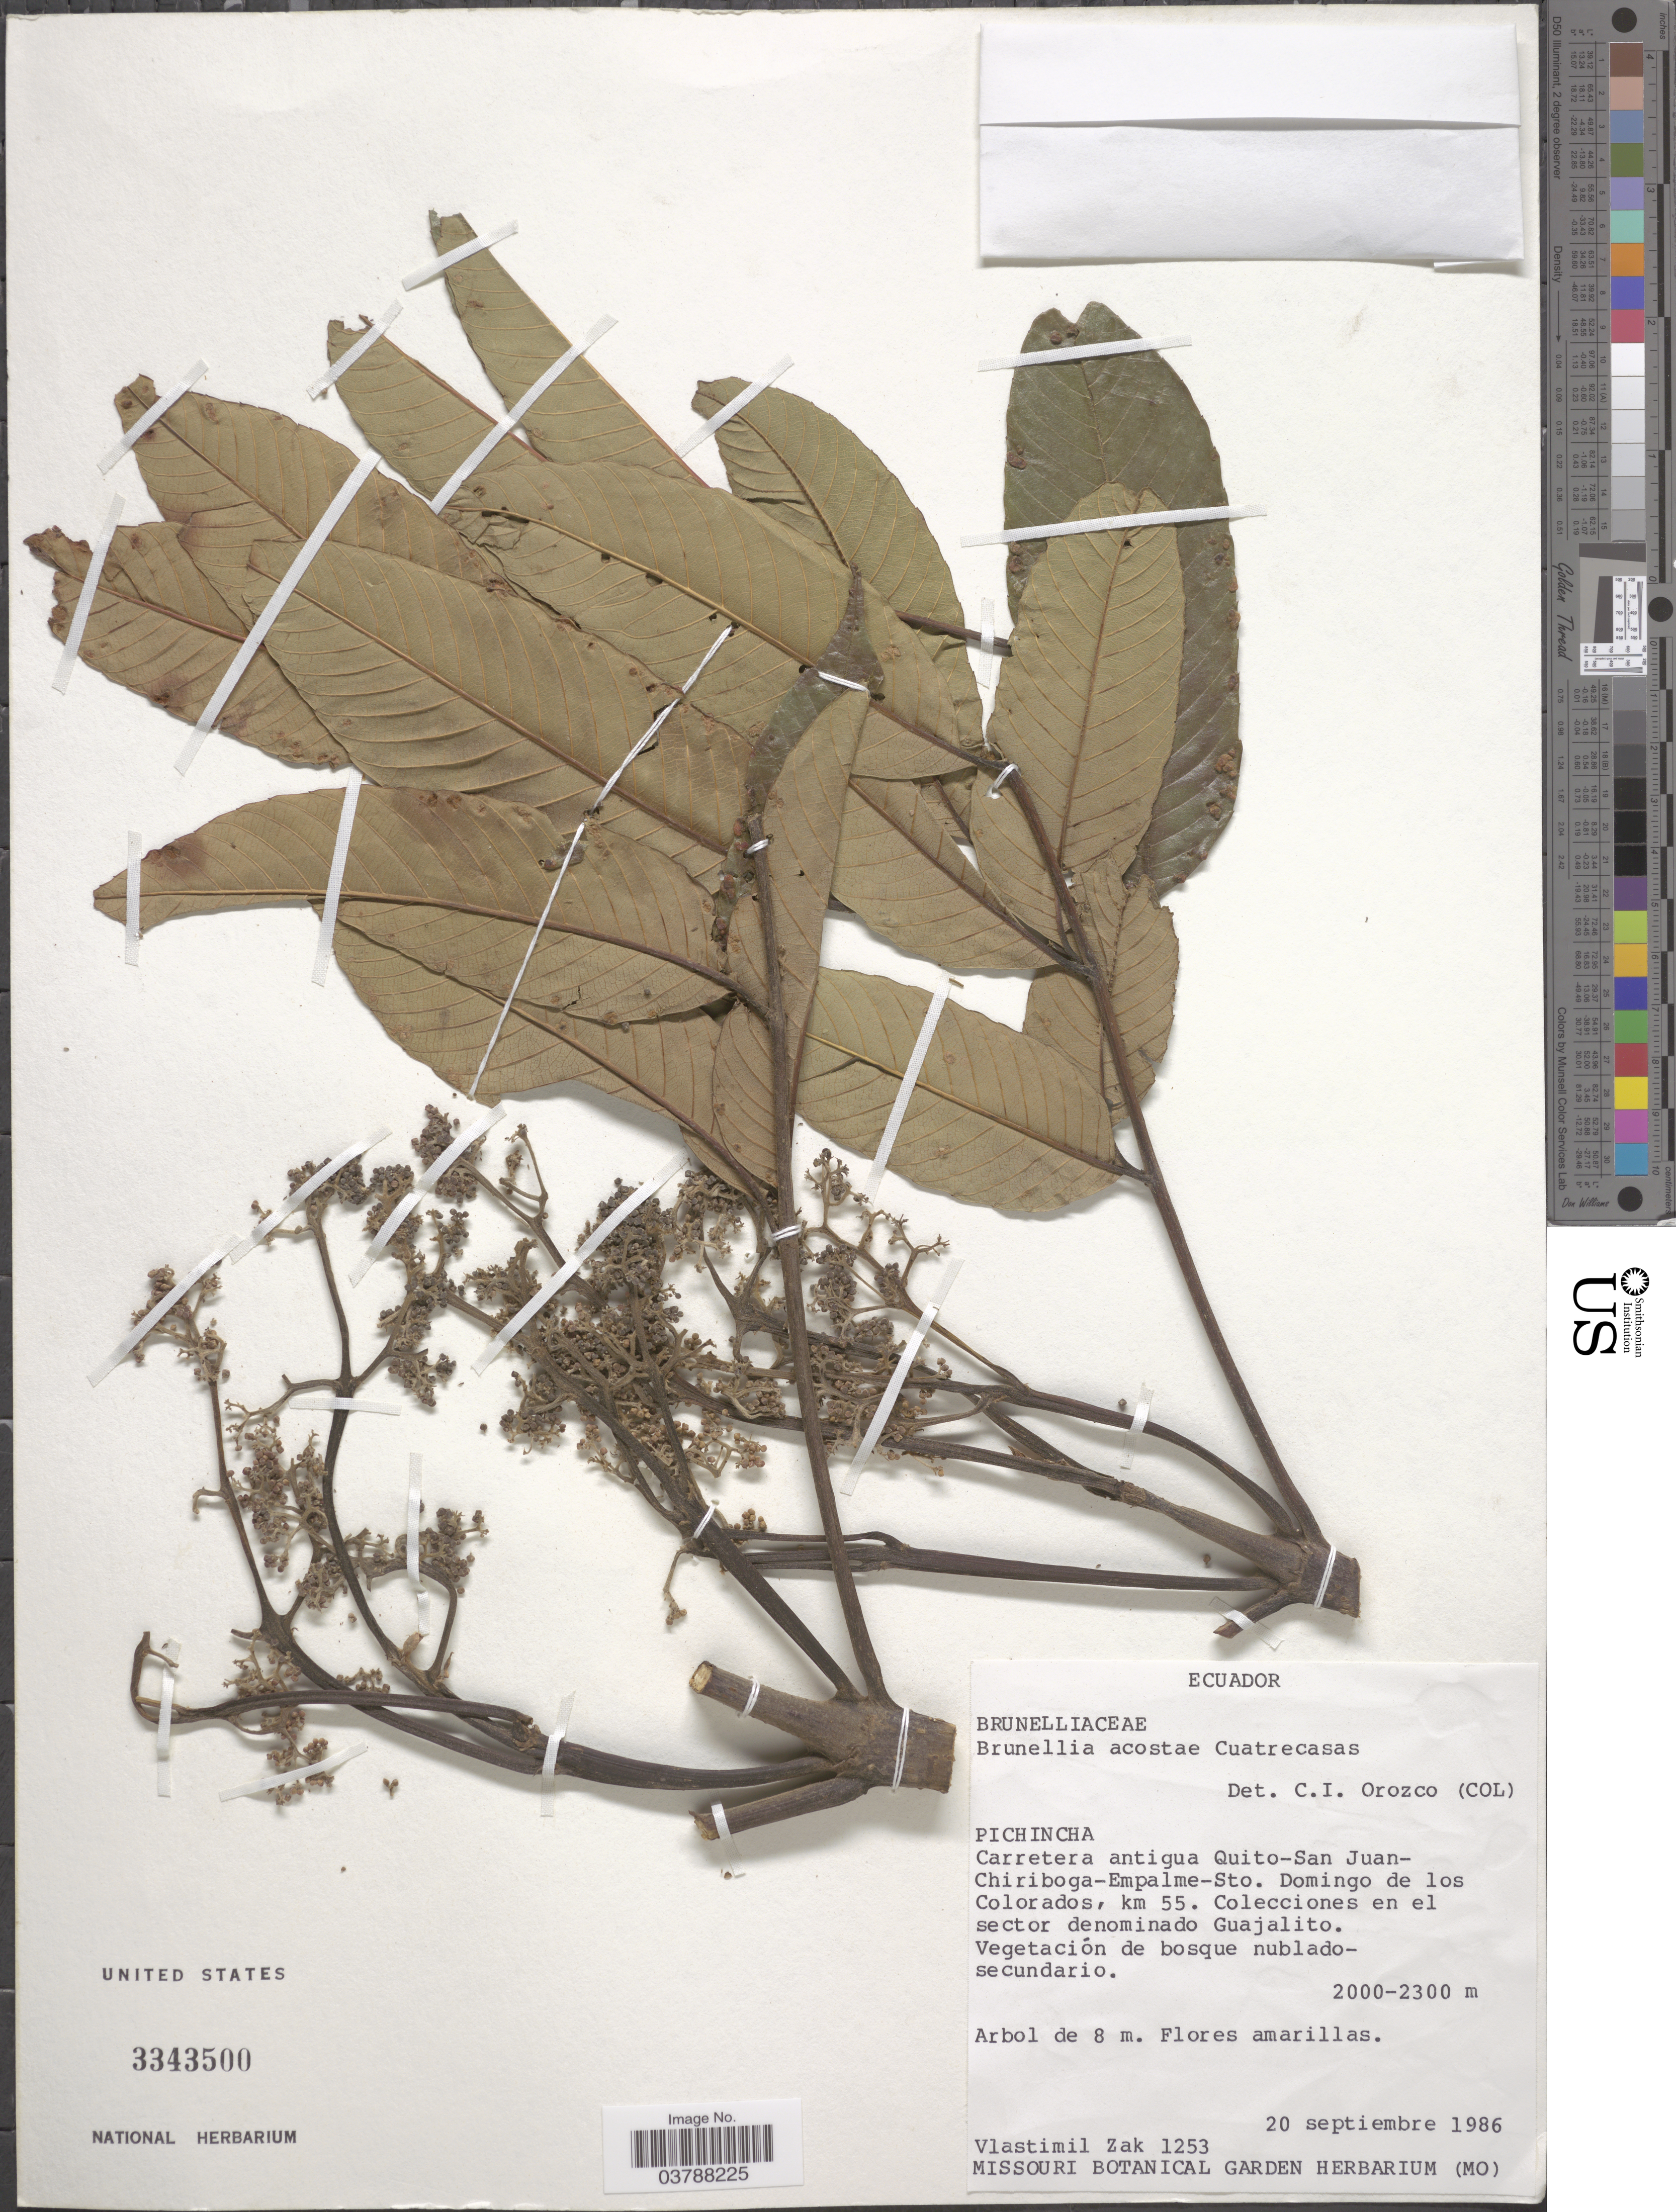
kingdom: Plantae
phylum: Tracheophyta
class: Magnoliopsida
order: Oxalidales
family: Brunelliaceae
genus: Brunellia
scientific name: Brunellia acostae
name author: Cuatrec.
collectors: V. Zak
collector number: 1253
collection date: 1986-09-20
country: Ecuador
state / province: Pichincha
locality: Carretera antigua Quito-San Juan-Chiriboga-Empalme-Sto. Domingo de los Colorados, km 55. Colleciones en el sector denominado Guajalito.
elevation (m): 2000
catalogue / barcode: US 3343500